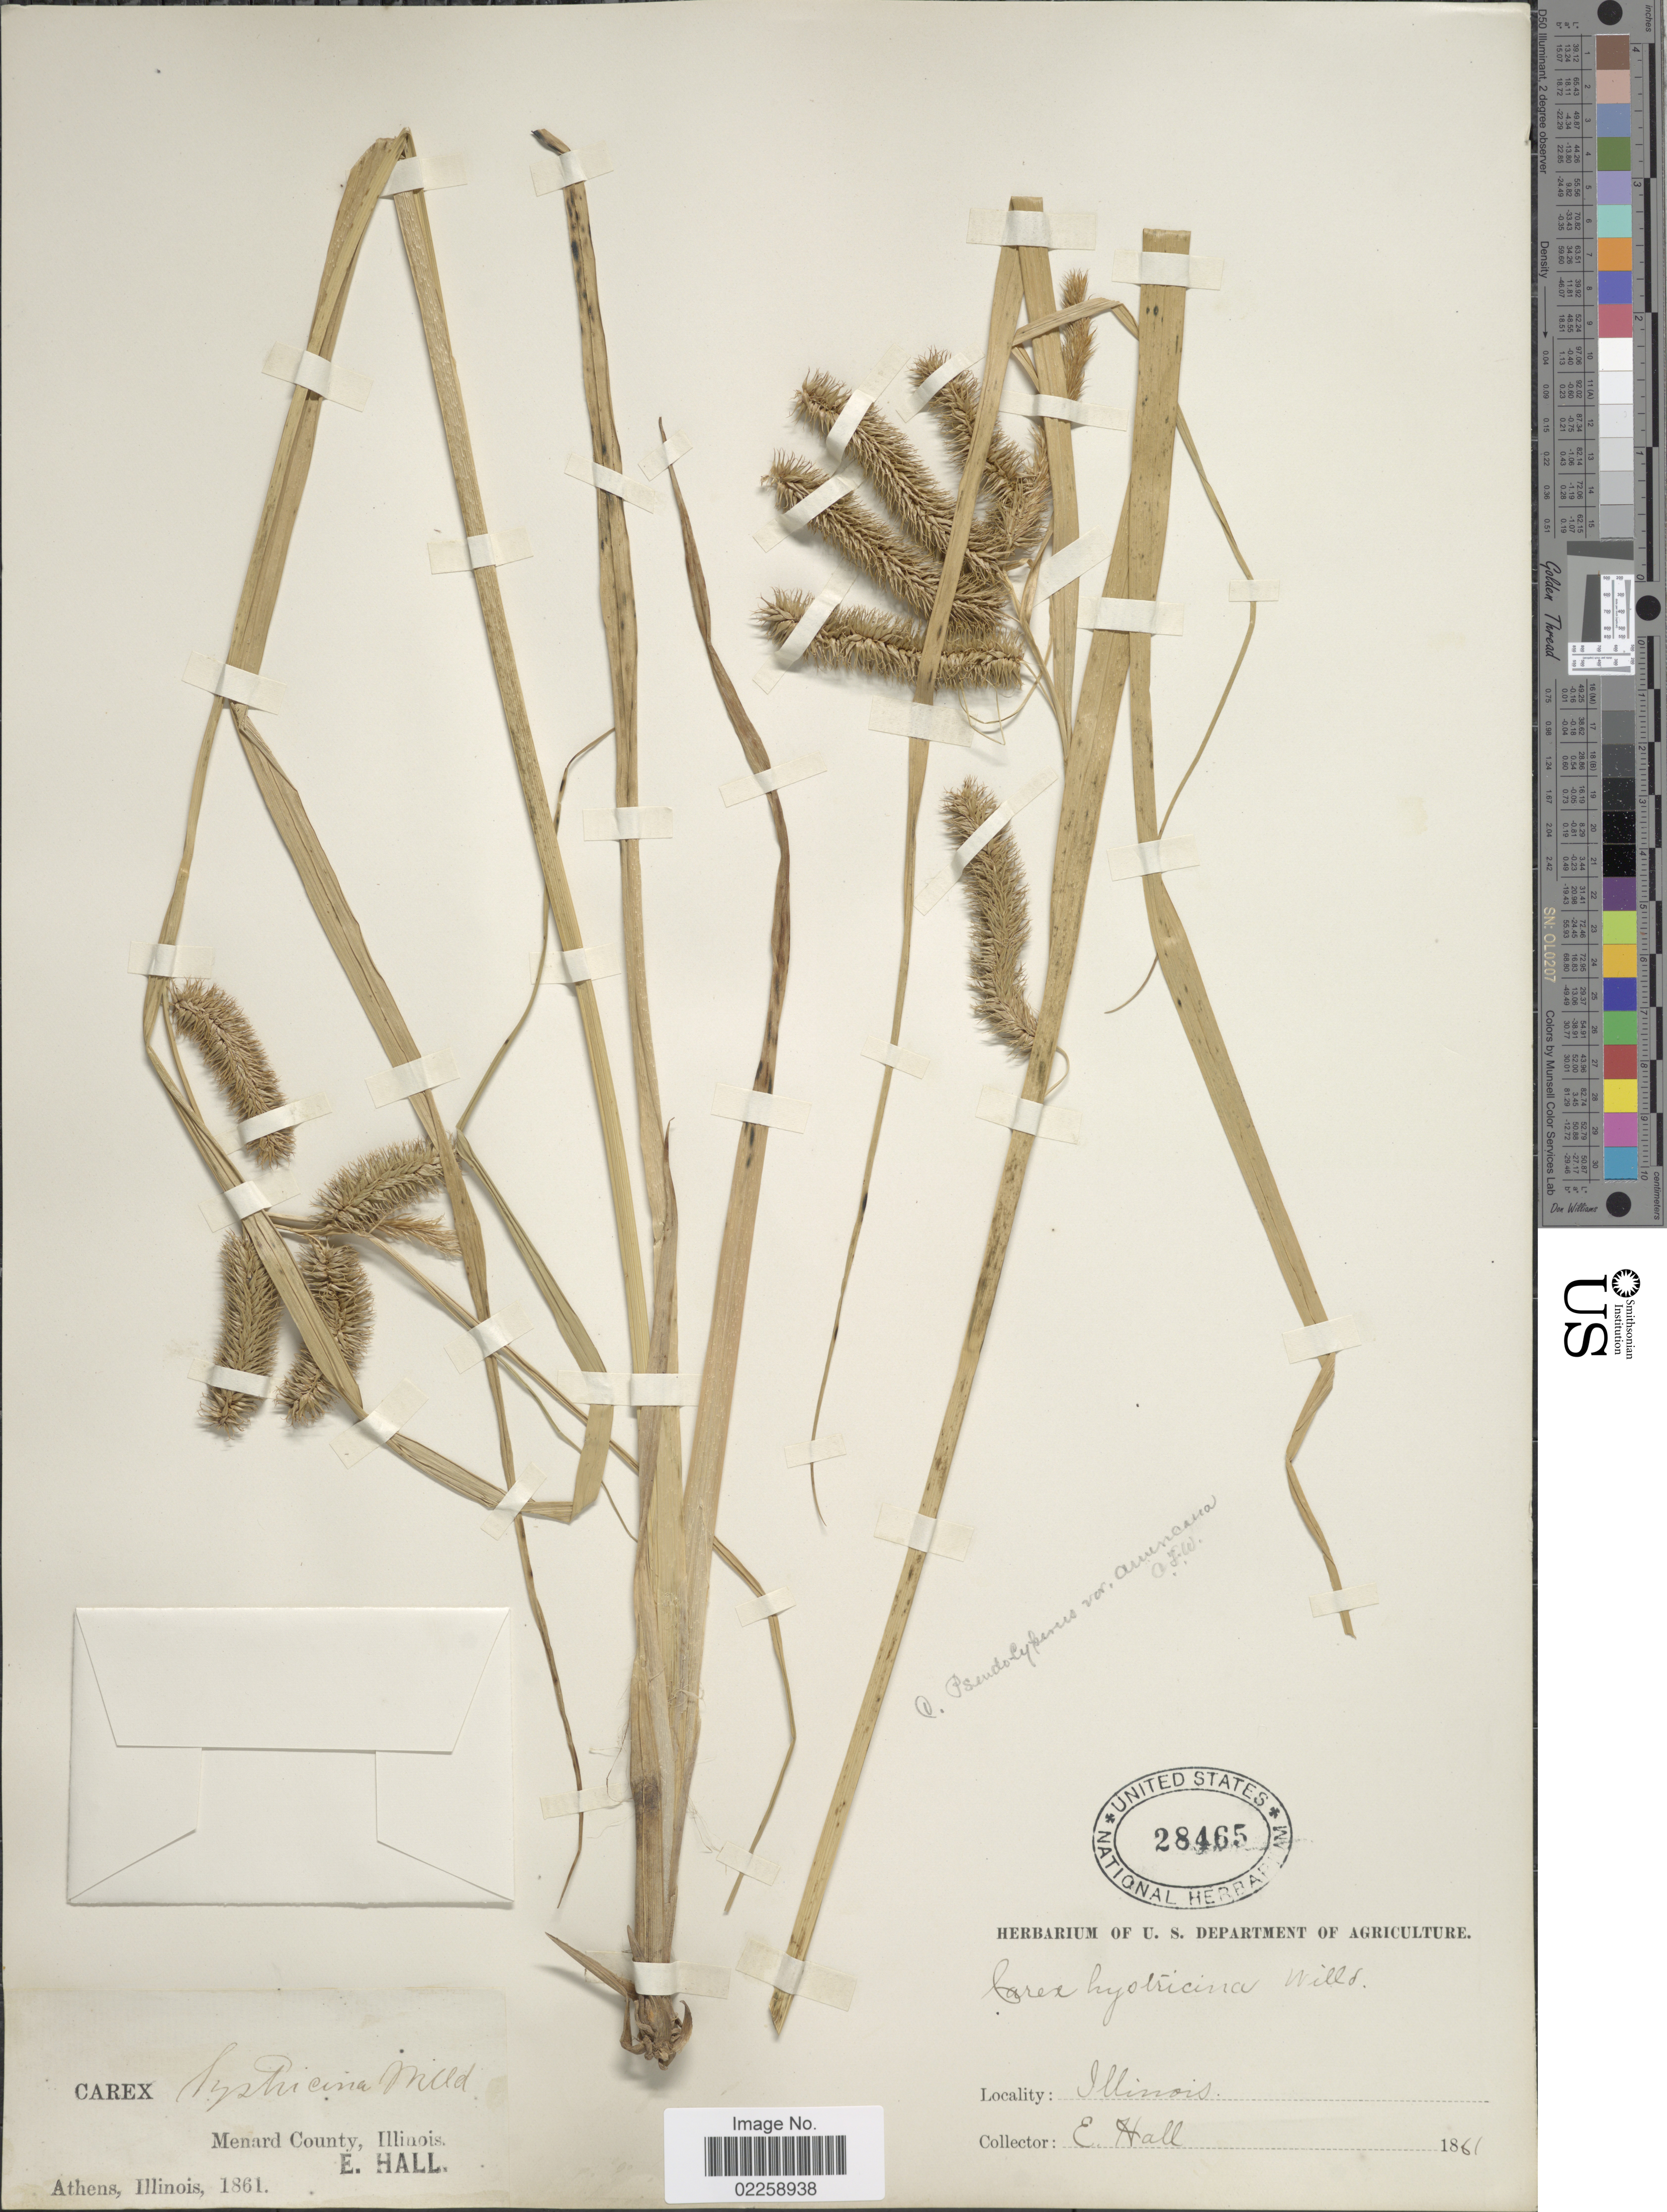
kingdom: Plantae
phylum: Tracheophyta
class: Liliopsida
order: Poales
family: Cyperaceae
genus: Carex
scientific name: Carex comosa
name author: Boott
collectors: E. Hall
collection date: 1861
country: United States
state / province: Illinois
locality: Menard County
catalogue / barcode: US 28465